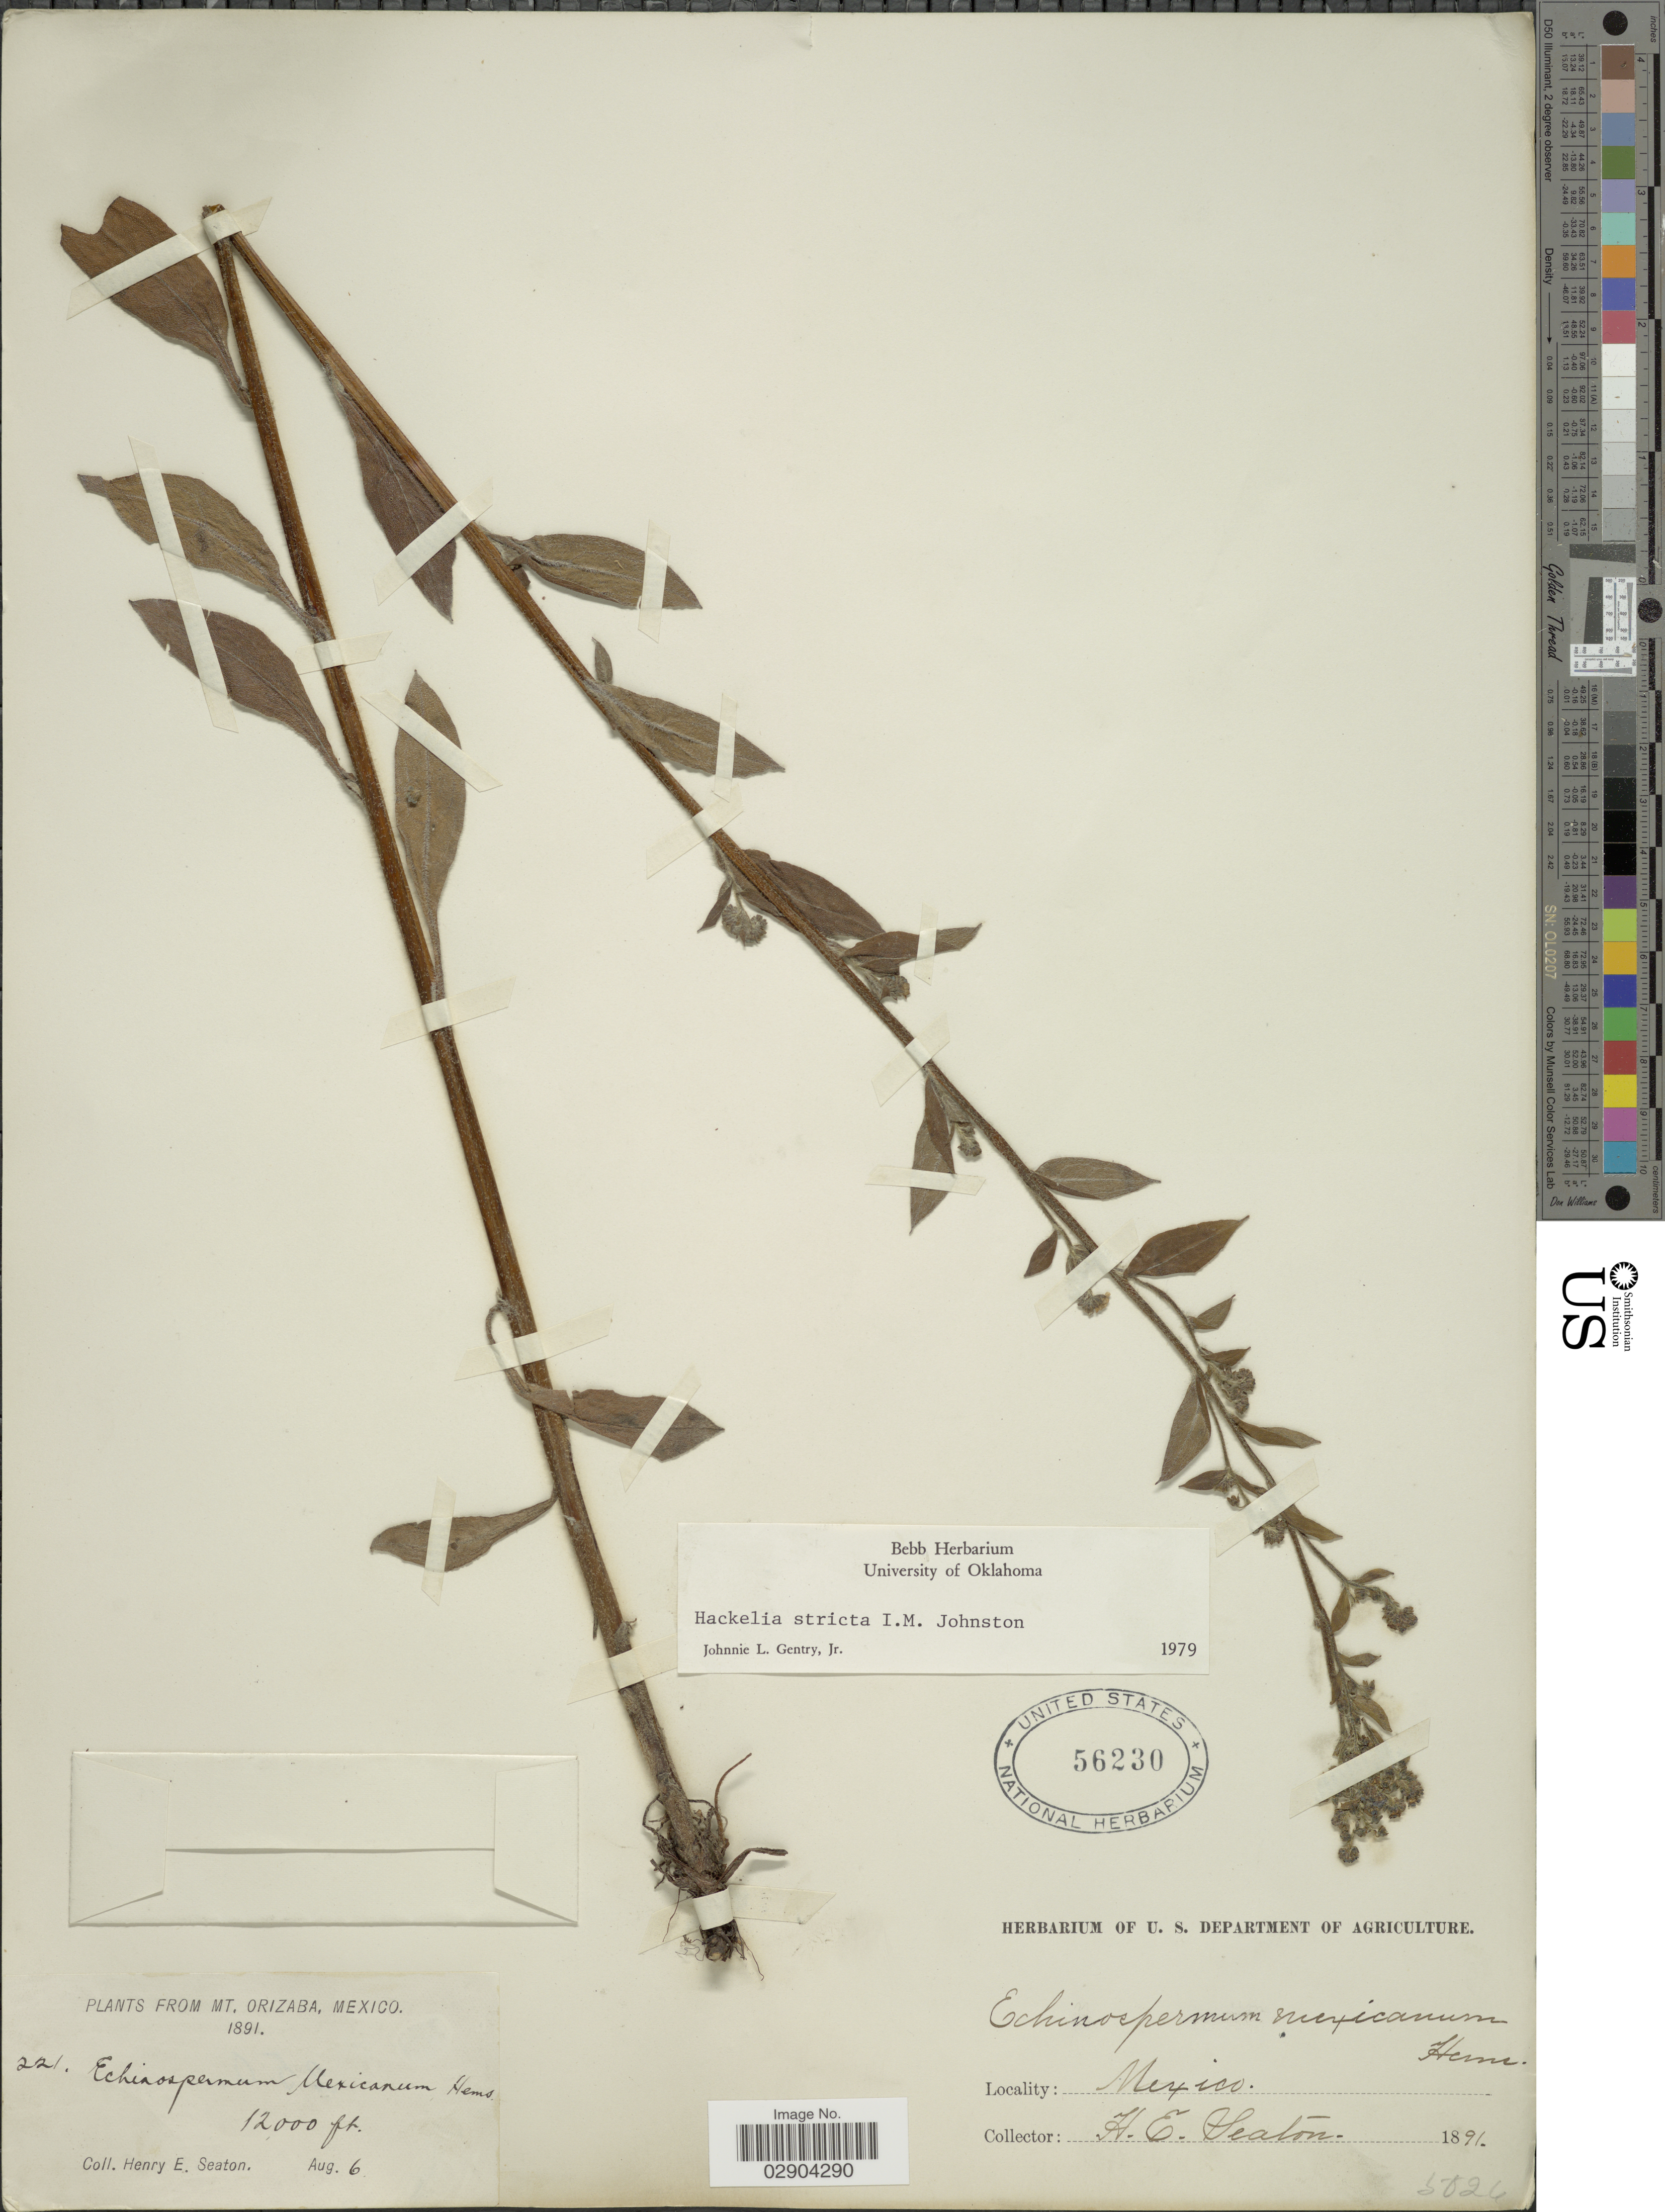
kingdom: Plantae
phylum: Tracheophyta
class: Magnoliopsida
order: Boraginales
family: Boraginaceae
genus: Hackelia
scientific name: Hackelia mexicana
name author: (Schltdl. & Cham.) I.M. Johnst.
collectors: H. E. Seaton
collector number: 221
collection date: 1891-08-06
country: Mexico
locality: From Mt. Orizaba.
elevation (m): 3658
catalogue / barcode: US 56230